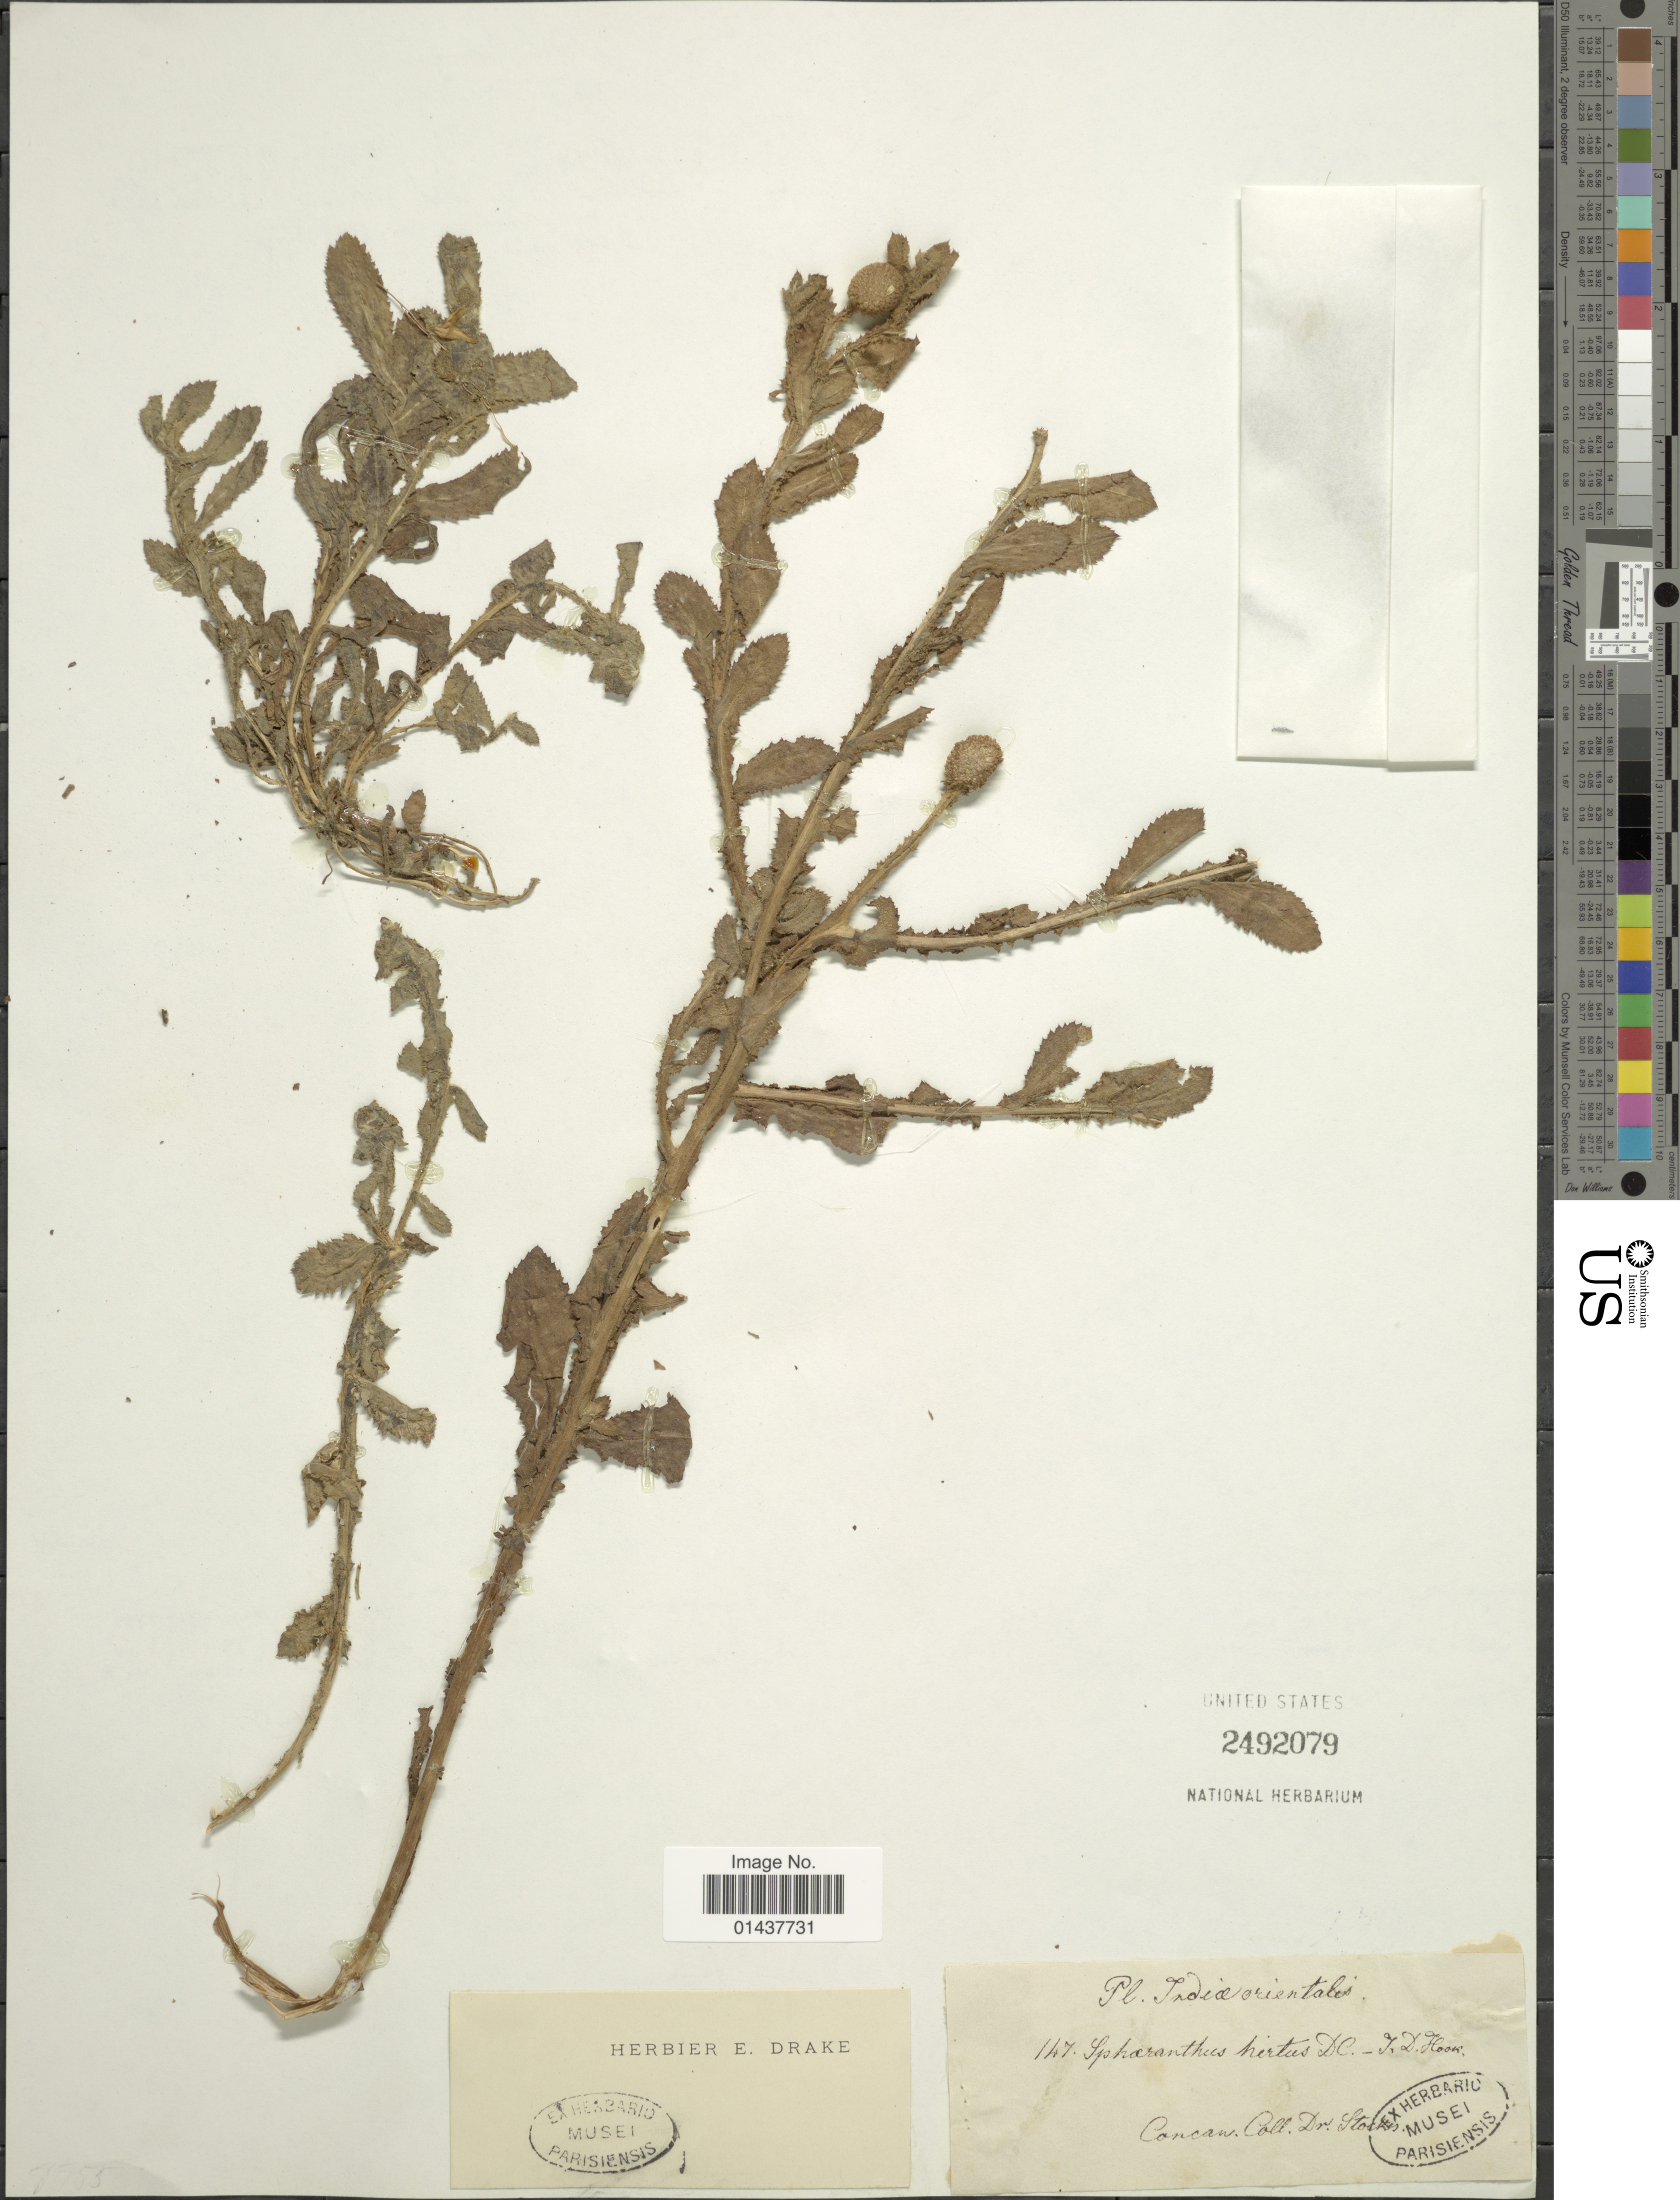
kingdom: Plantae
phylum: Tracheophyta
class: Magnoliopsida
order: Asterales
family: Asteraceae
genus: Sphaeranthus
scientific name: Sphaeranthus indicus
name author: L.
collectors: Stocks, --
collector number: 147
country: India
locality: Indiæ orientalis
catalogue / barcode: US 2492079